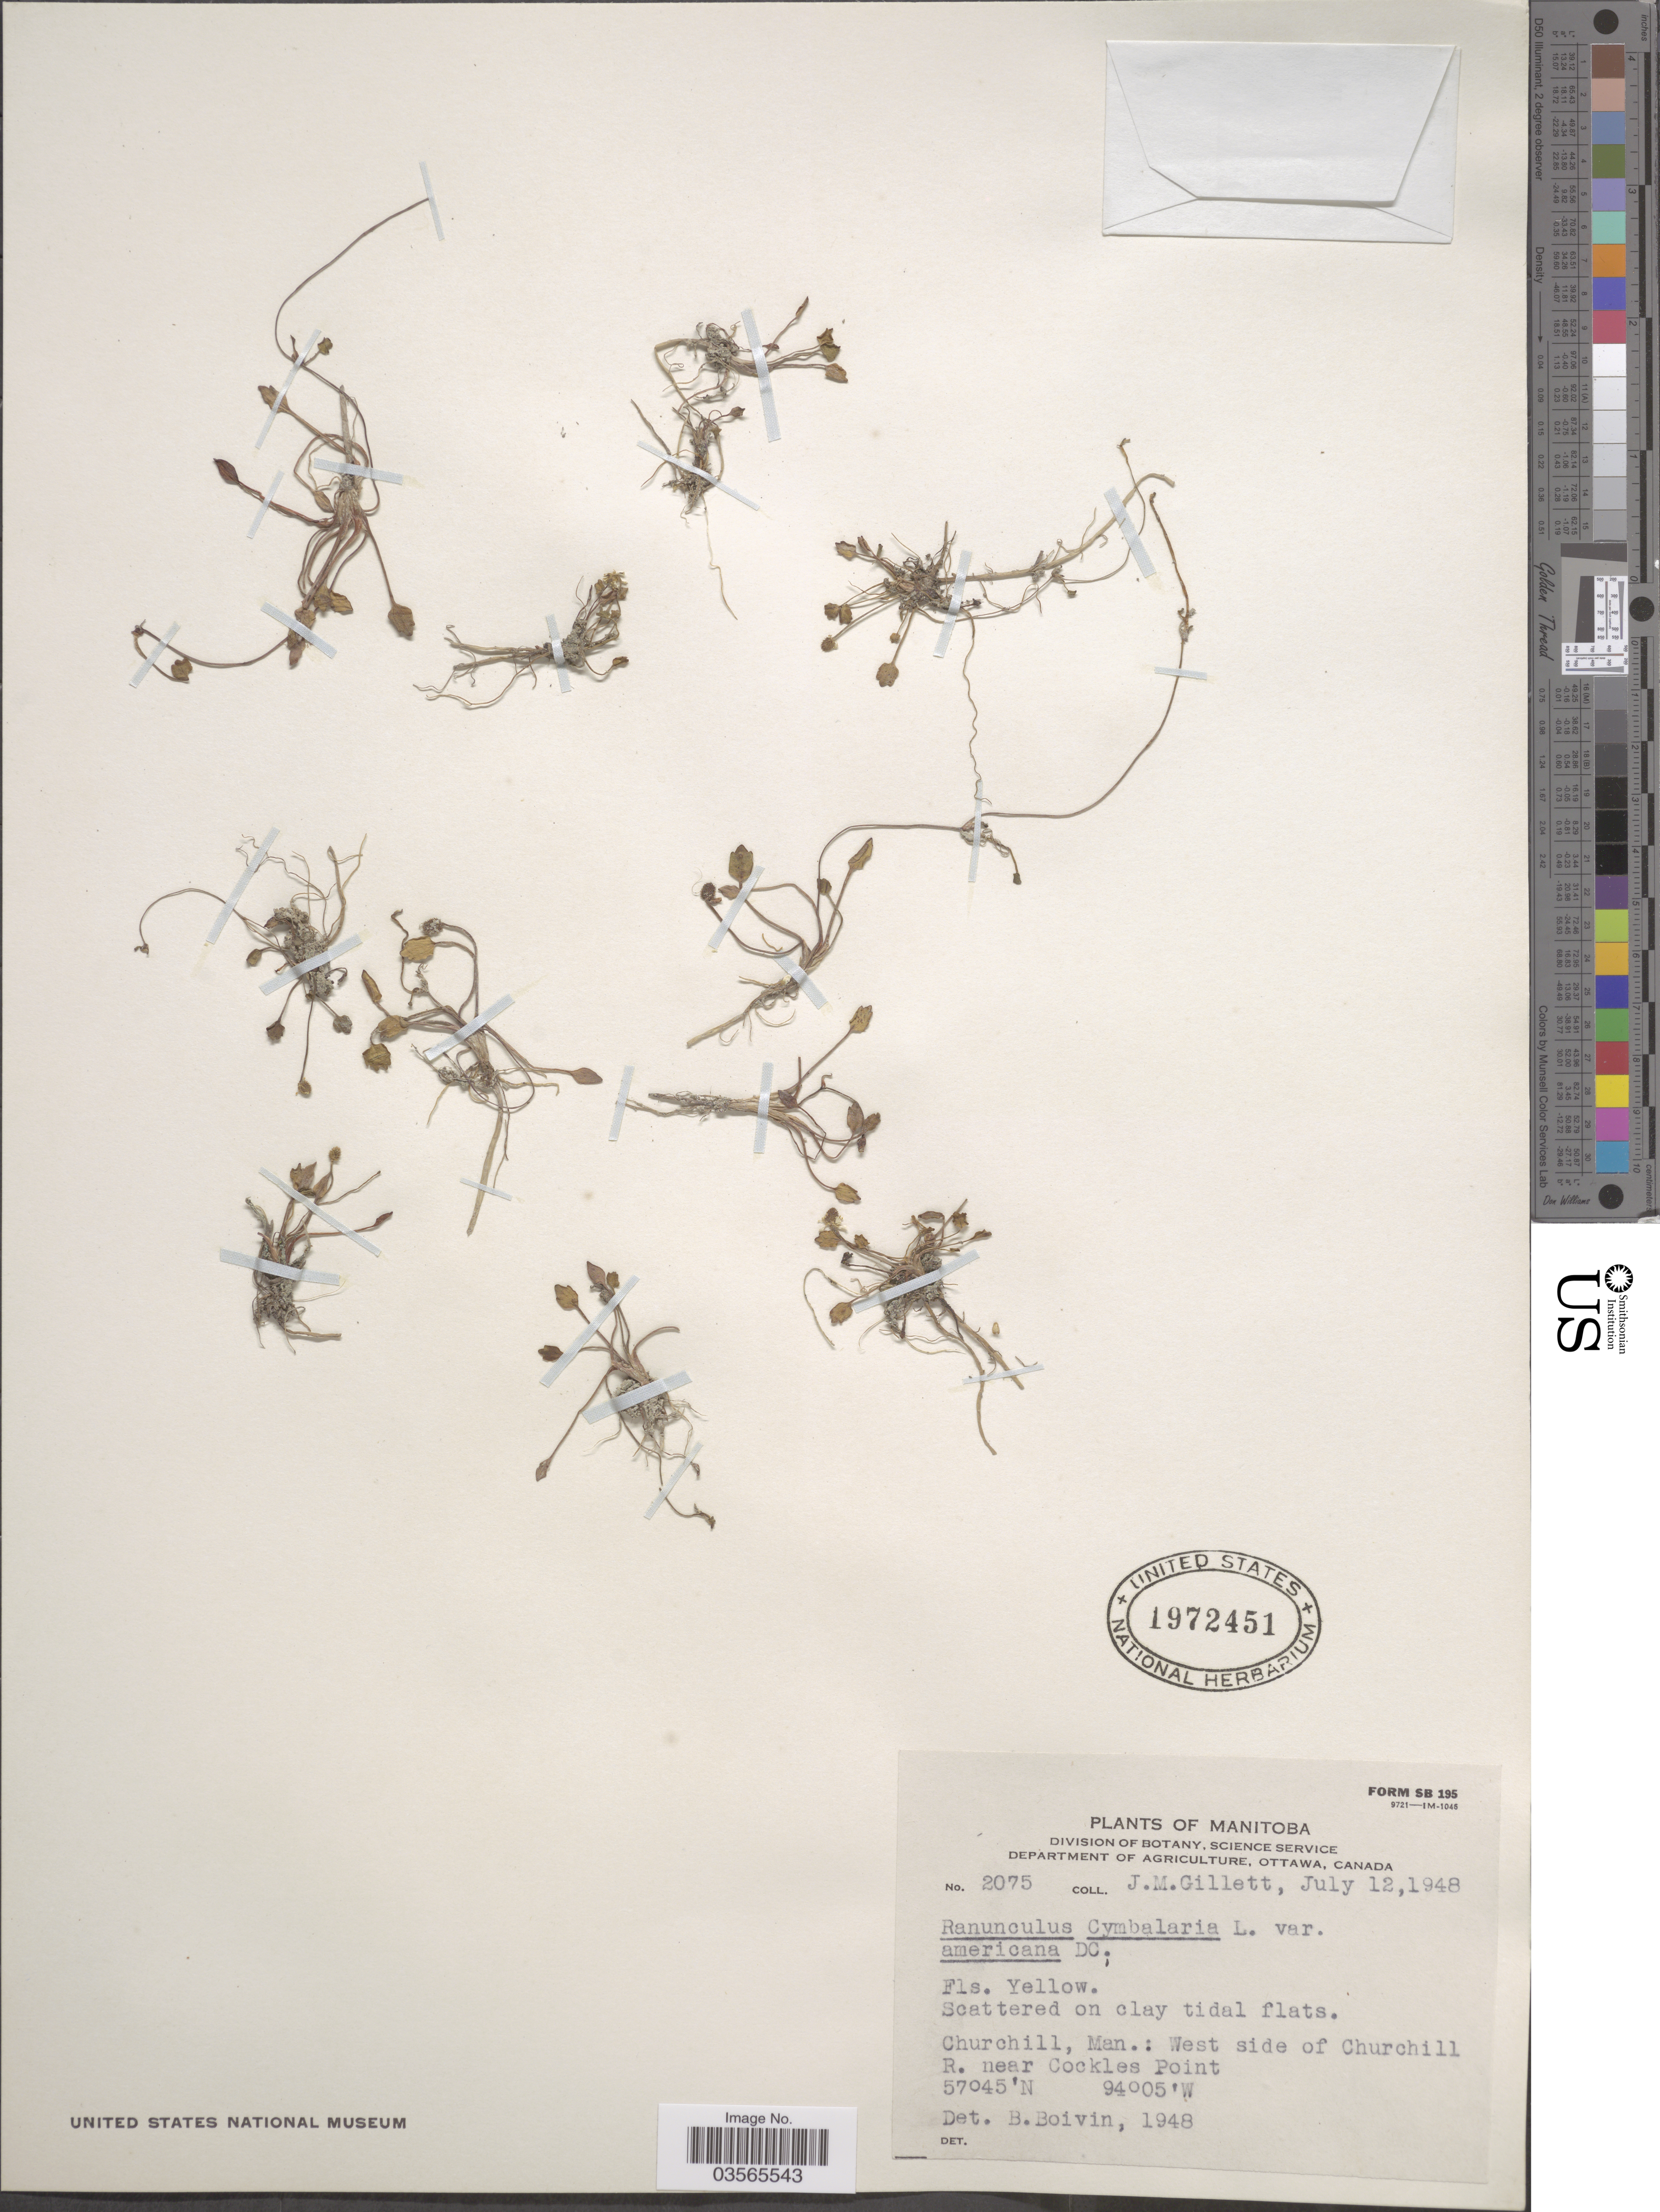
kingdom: Plantae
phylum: Tracheophyta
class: Magnoliopsida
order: Ranunculales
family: Ranunculaceae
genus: Halerpestes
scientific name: Halerpestes cymbalaria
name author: (Pursh) Greene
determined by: Strong, M. T., (US), Smithsonian Institution - National Museum of Natural History (UNITED STATES)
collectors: J. M. Gillett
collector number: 2075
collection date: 1948-07-12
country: Canada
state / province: Manitoba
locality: Churchill, Man.: West side of Churchill R. near Cockles Point.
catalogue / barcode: US 1972451